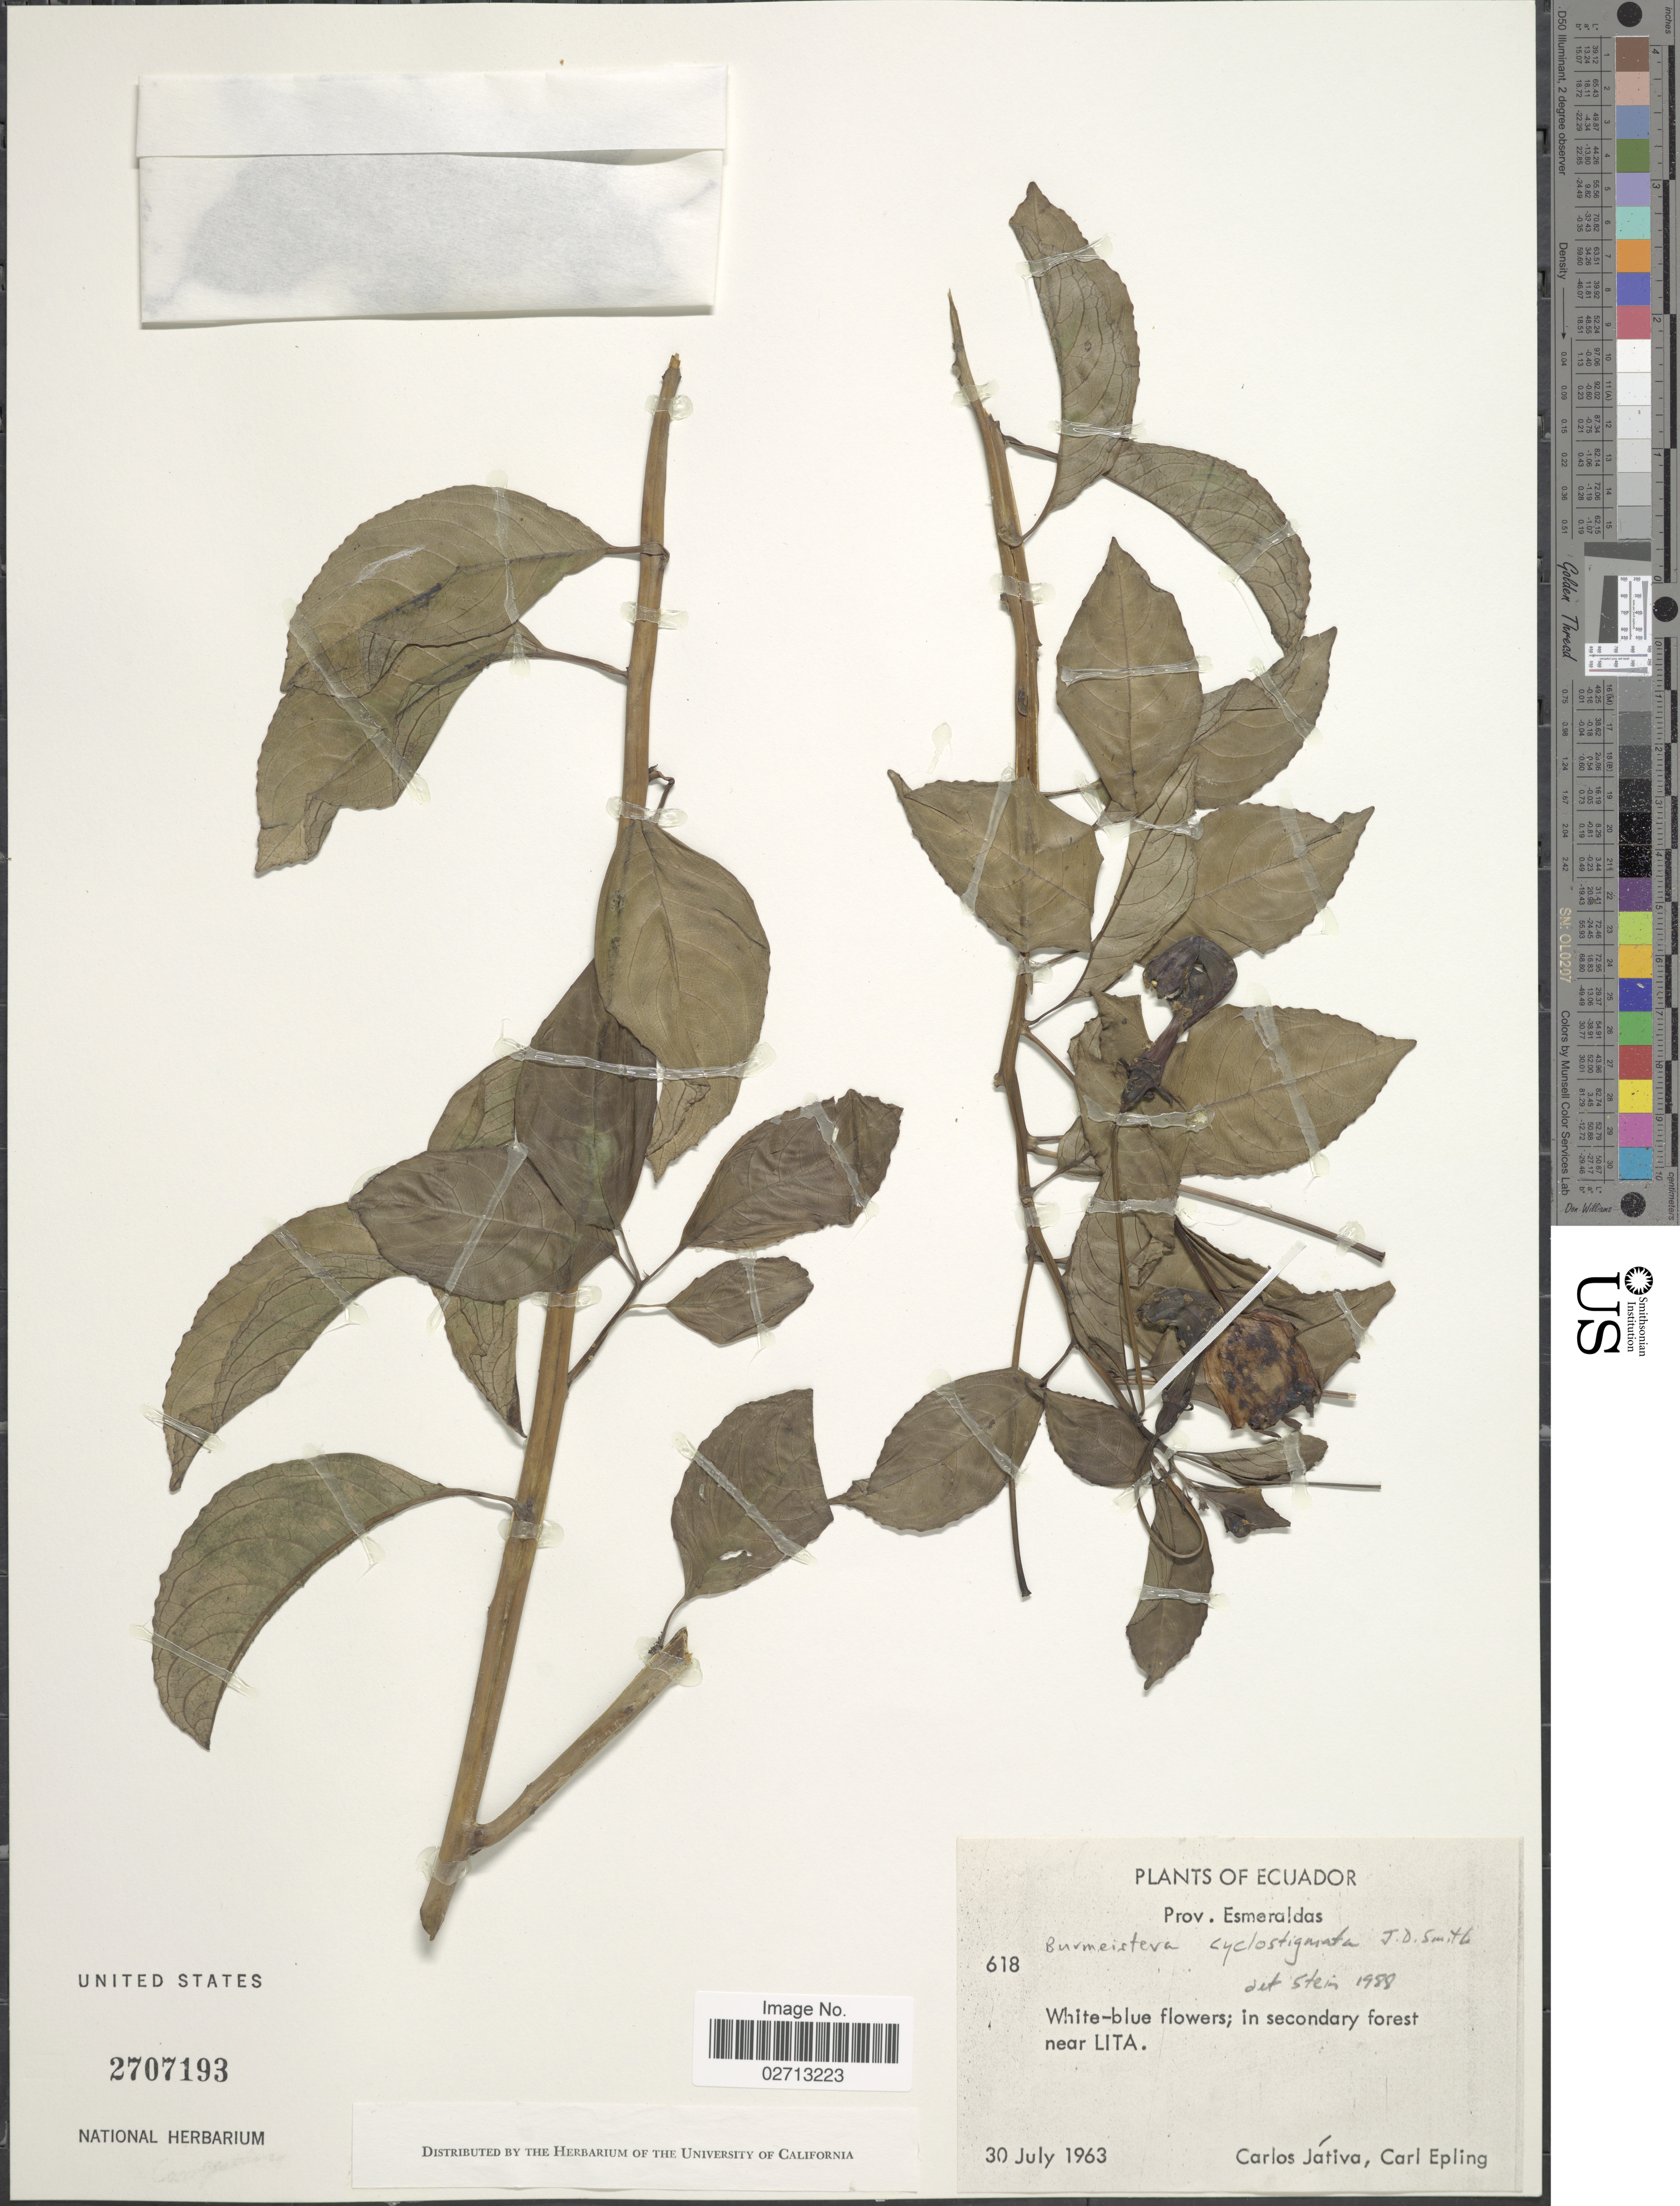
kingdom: Plantae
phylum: Tracheophyta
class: Magnoliopsida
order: Asterales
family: Campanulaceae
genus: Burmeistera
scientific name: Burmeistera cyclostigmata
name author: Donn. Sm.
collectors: C. D. Játiva & C. C. Epling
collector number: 618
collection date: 1963-07-30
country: Ecuador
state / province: Esmeraldas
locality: In secondary forest near LITA.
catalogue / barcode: US 2707193